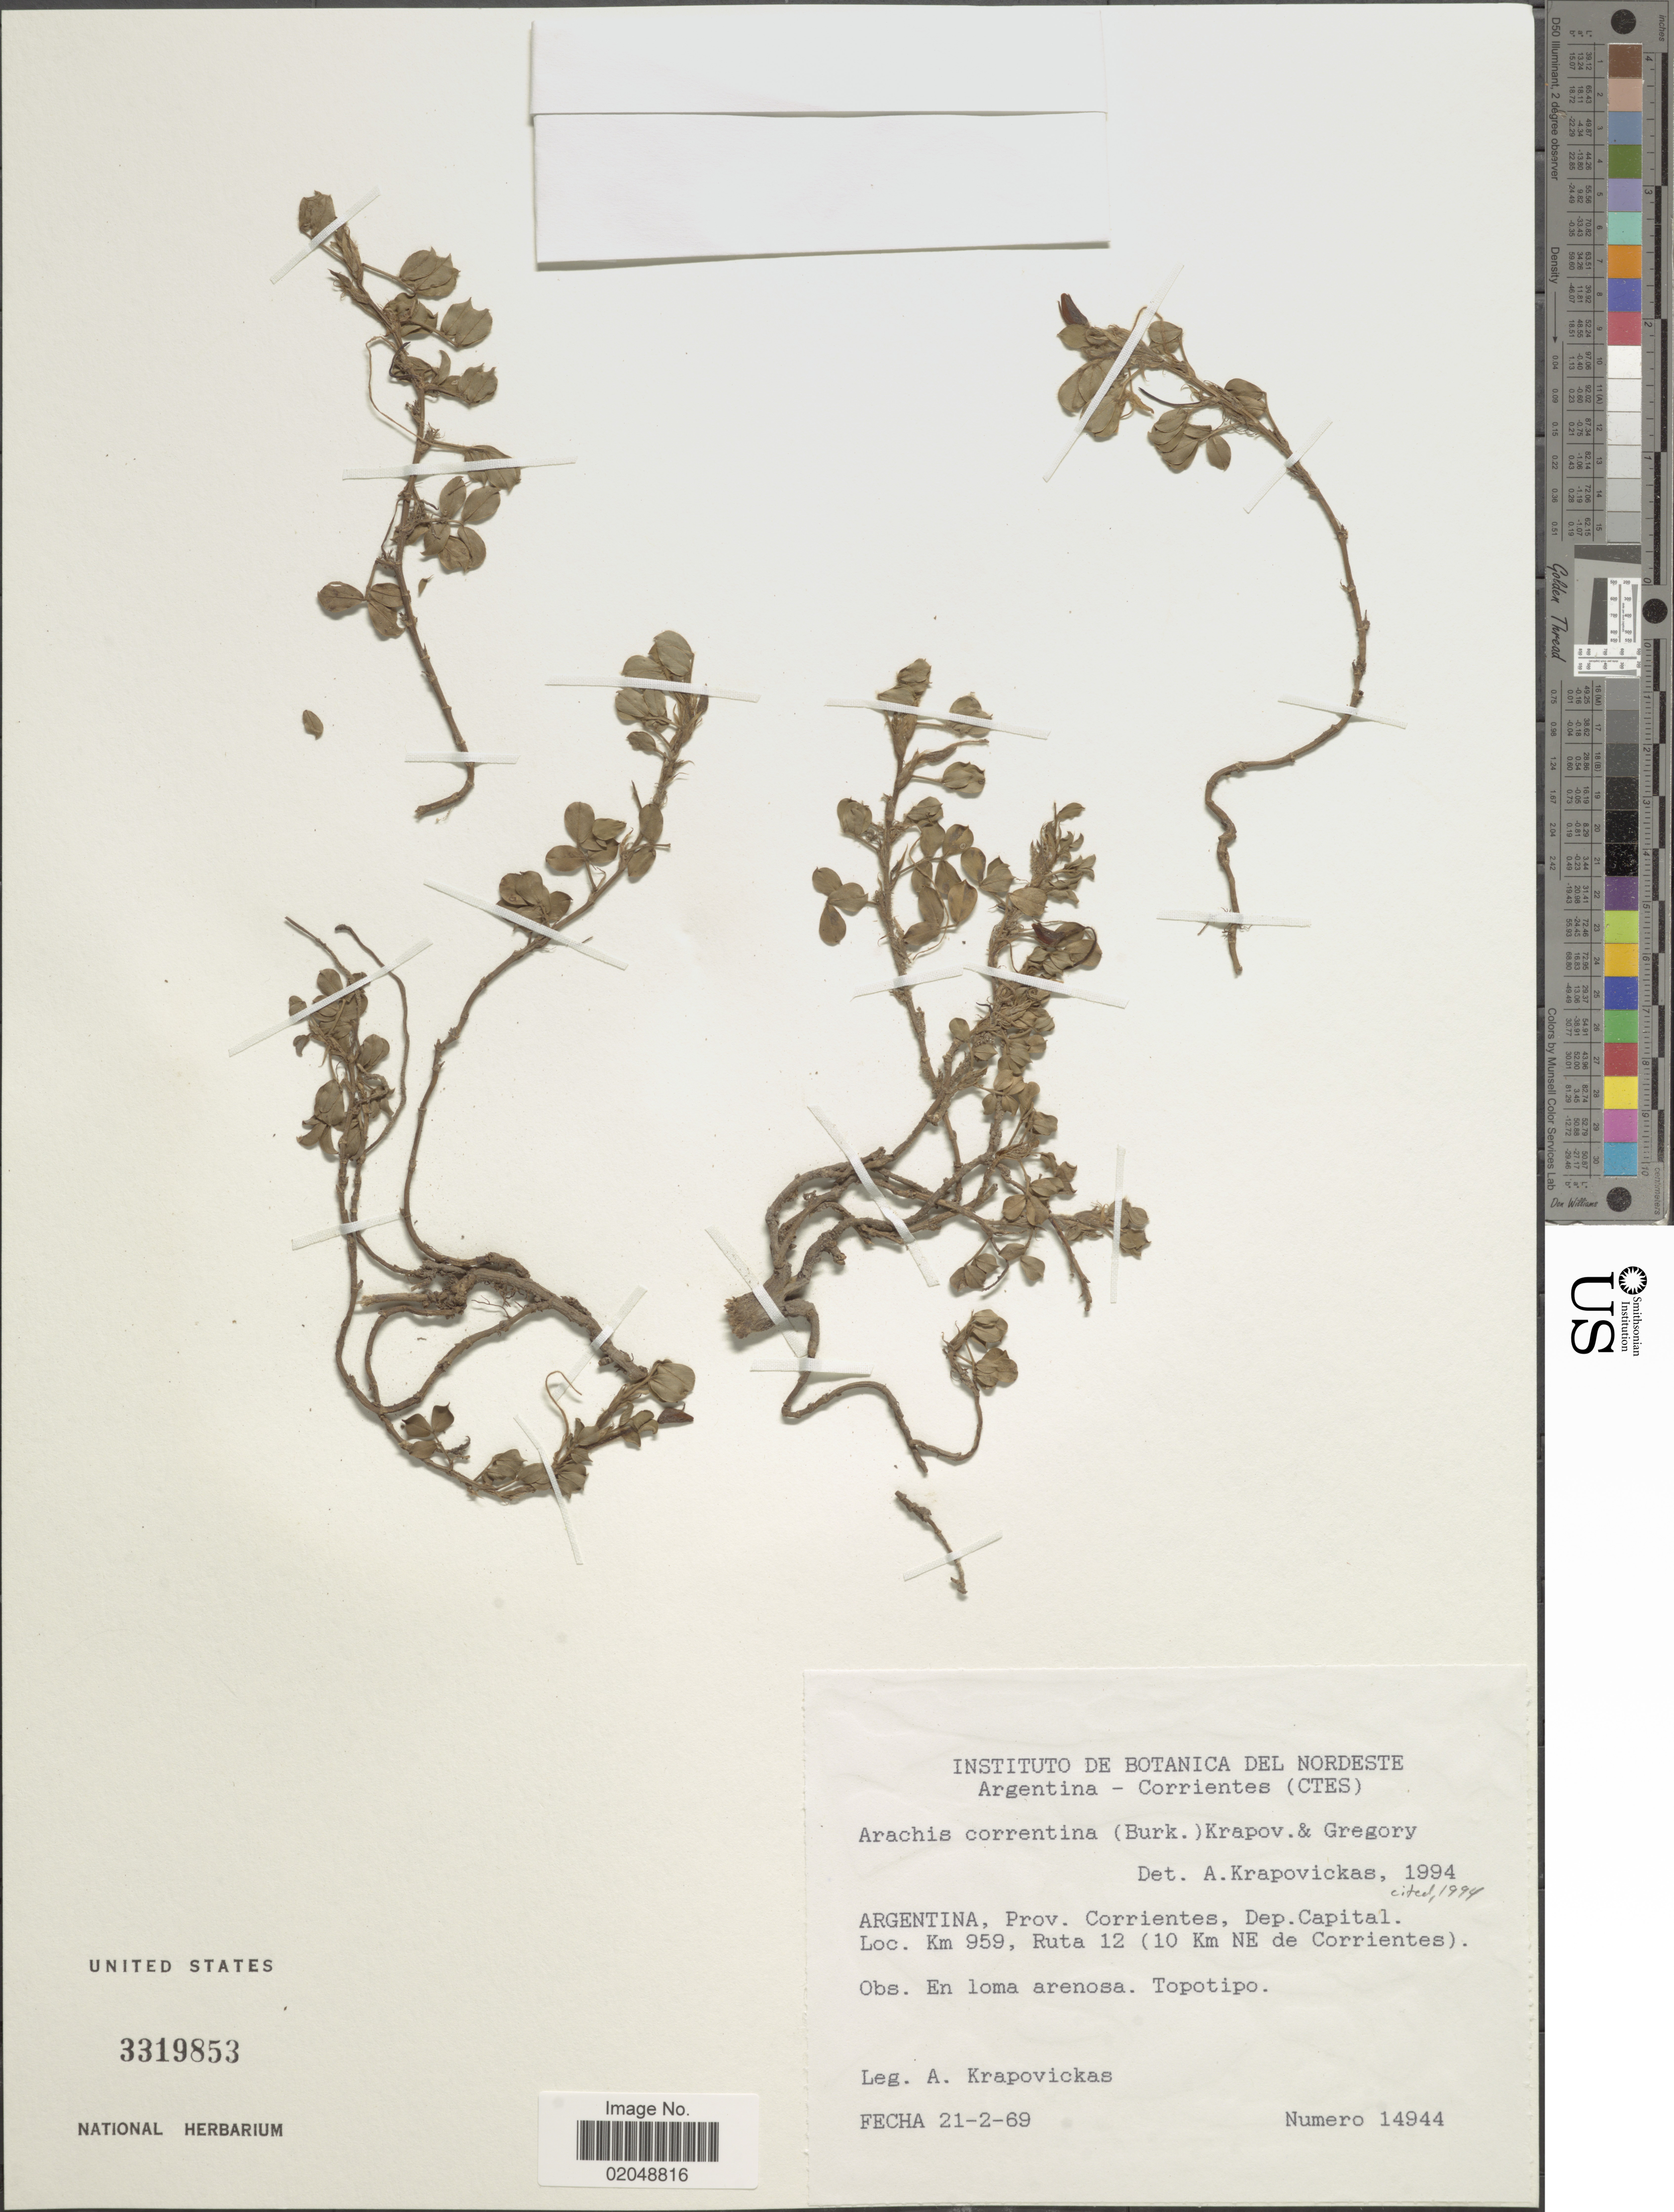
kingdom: Plantae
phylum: Tracheophyta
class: Magnoliopsida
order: Fabales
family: Fabaceae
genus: Arachis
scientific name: Arachis correntina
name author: (Burkart) Krapov. & W.C. Greg.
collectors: A. Krapovickas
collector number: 14944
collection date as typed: Transcribed d/m/y: 21/2/69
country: Argentina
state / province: Corrientes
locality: Dep. Capital. Km 959, Ruta 12 (10 Km NE de Corrientes) En loma arenosa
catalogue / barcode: US 3319853